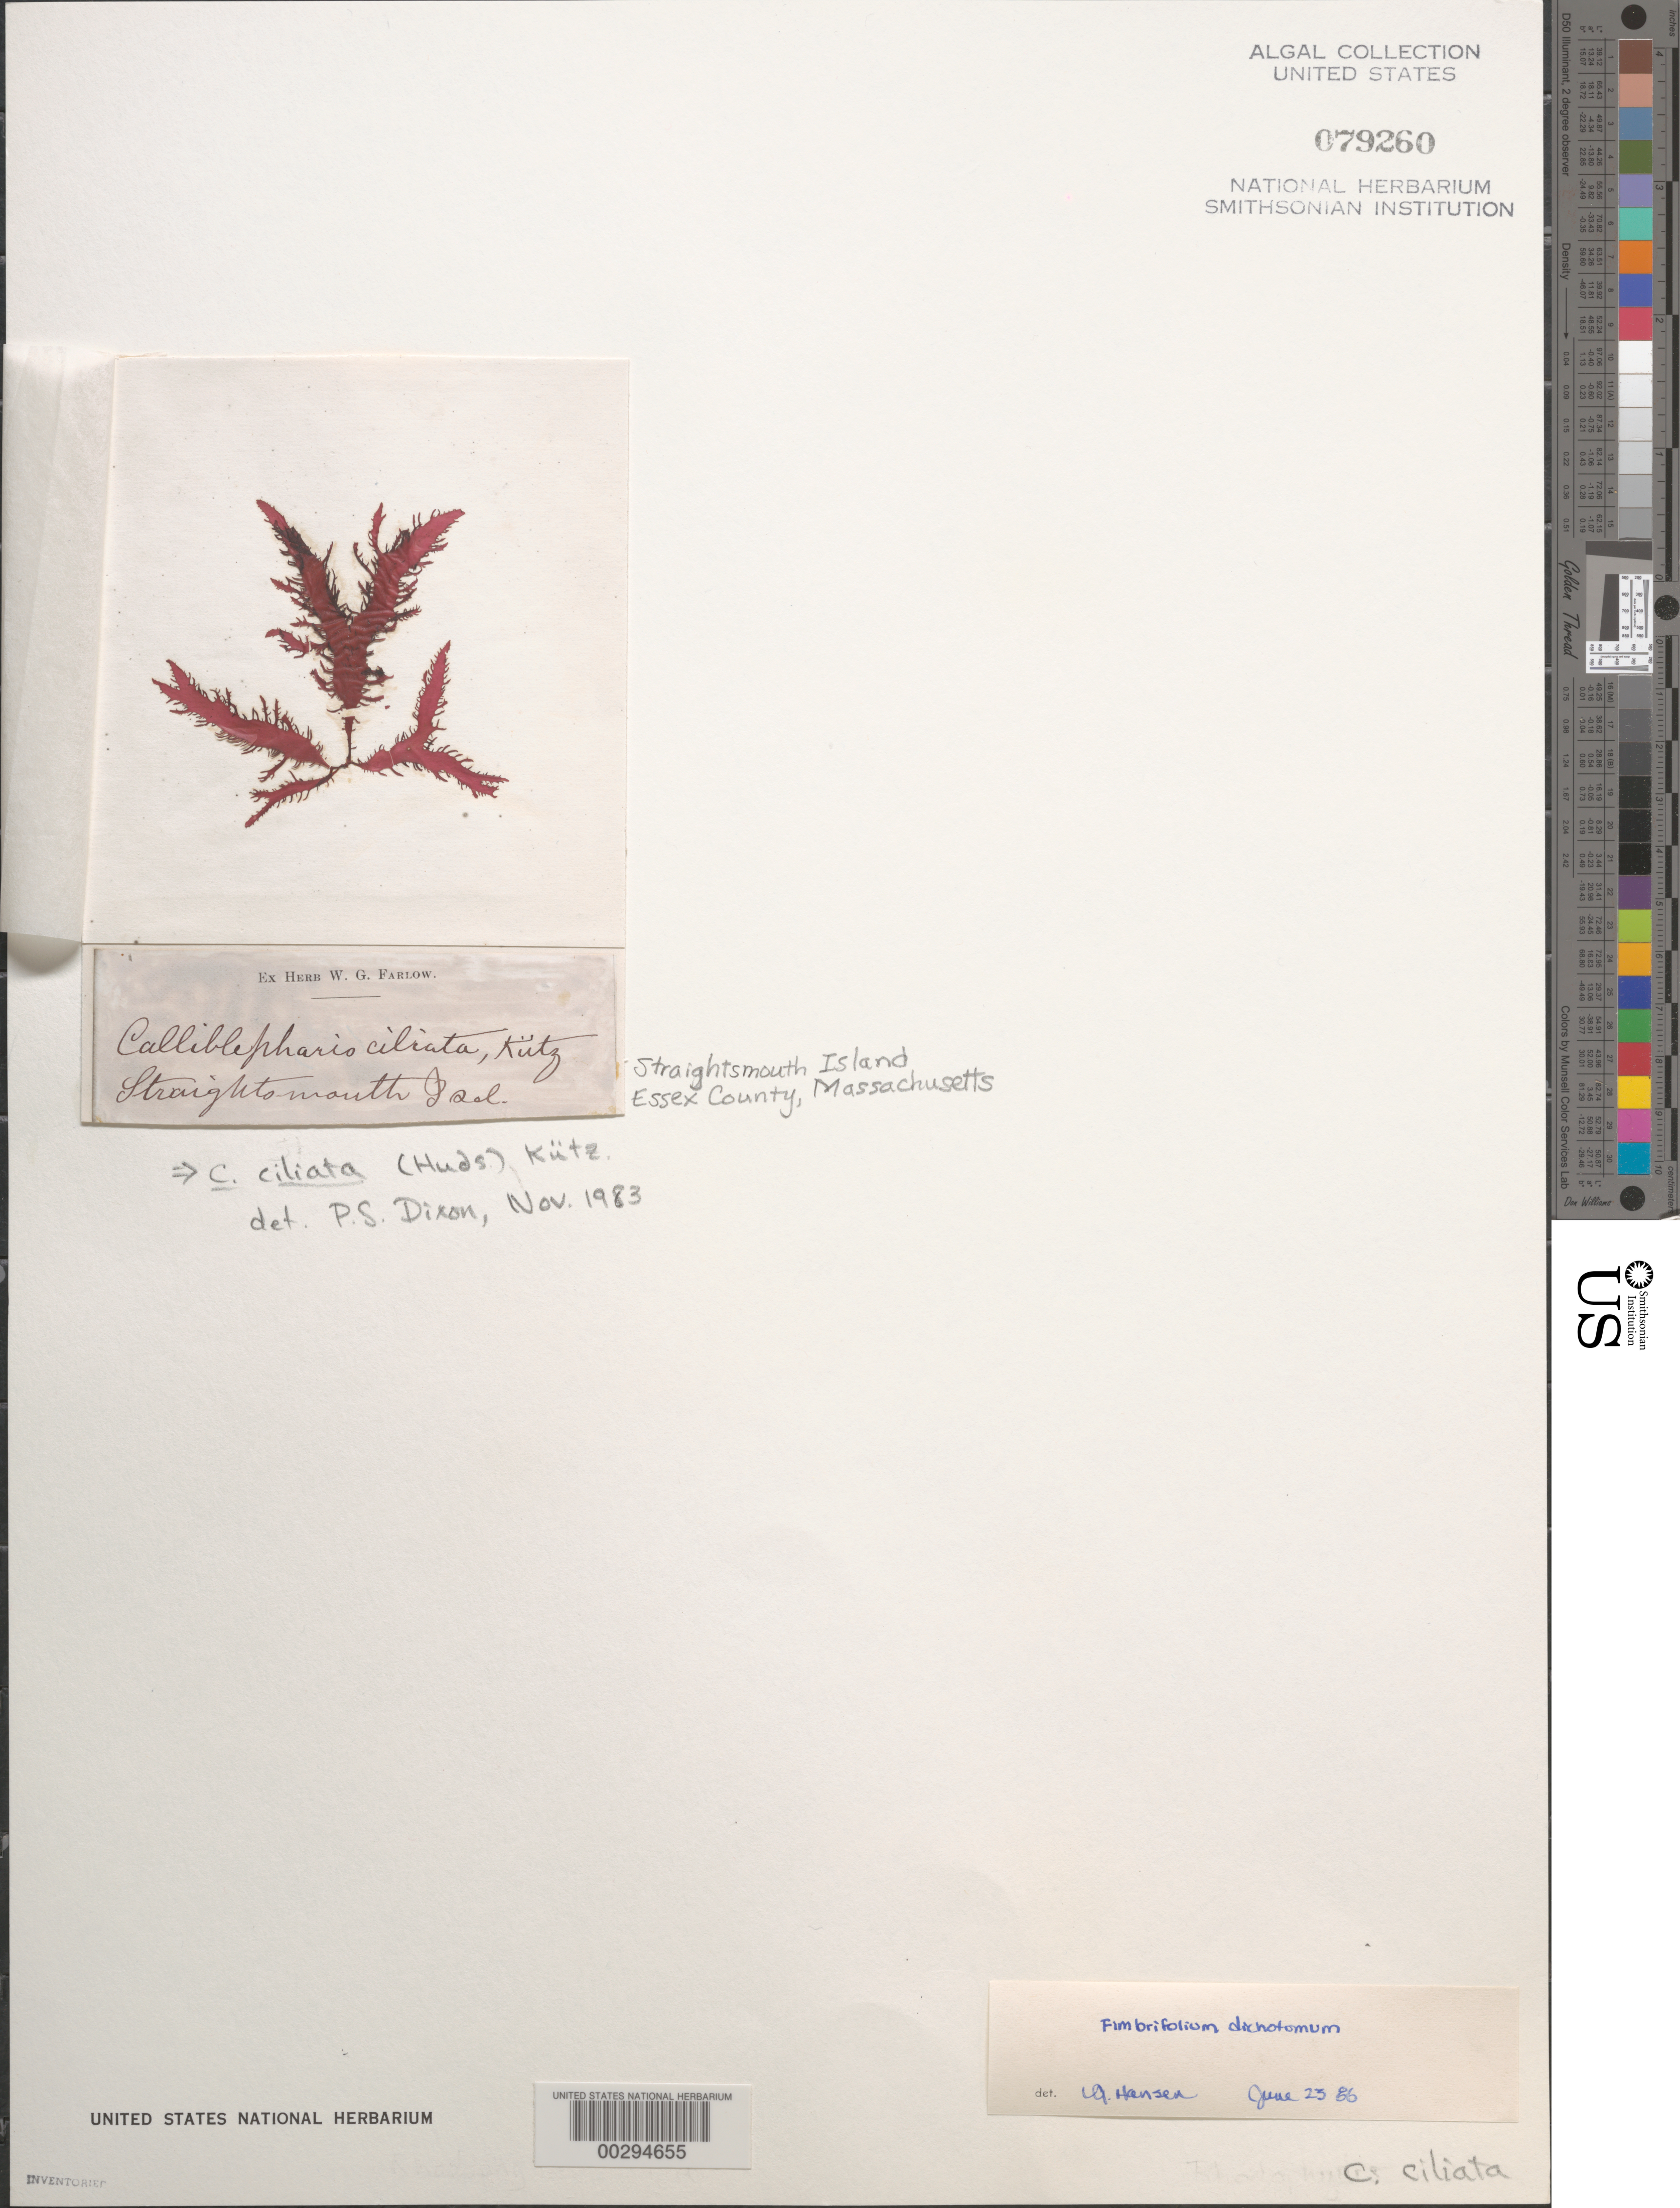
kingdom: Plantae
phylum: Rhodophyta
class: Florideophyceae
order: Gigartinales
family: Cystocloniaceae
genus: Calliblepharis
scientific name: Calliblepharis ciliata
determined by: Dixon, P. S.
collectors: W. Farlow (Herbarium)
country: United States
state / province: Massachusetts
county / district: Essex County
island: Straightsmouth Island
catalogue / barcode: US 79260